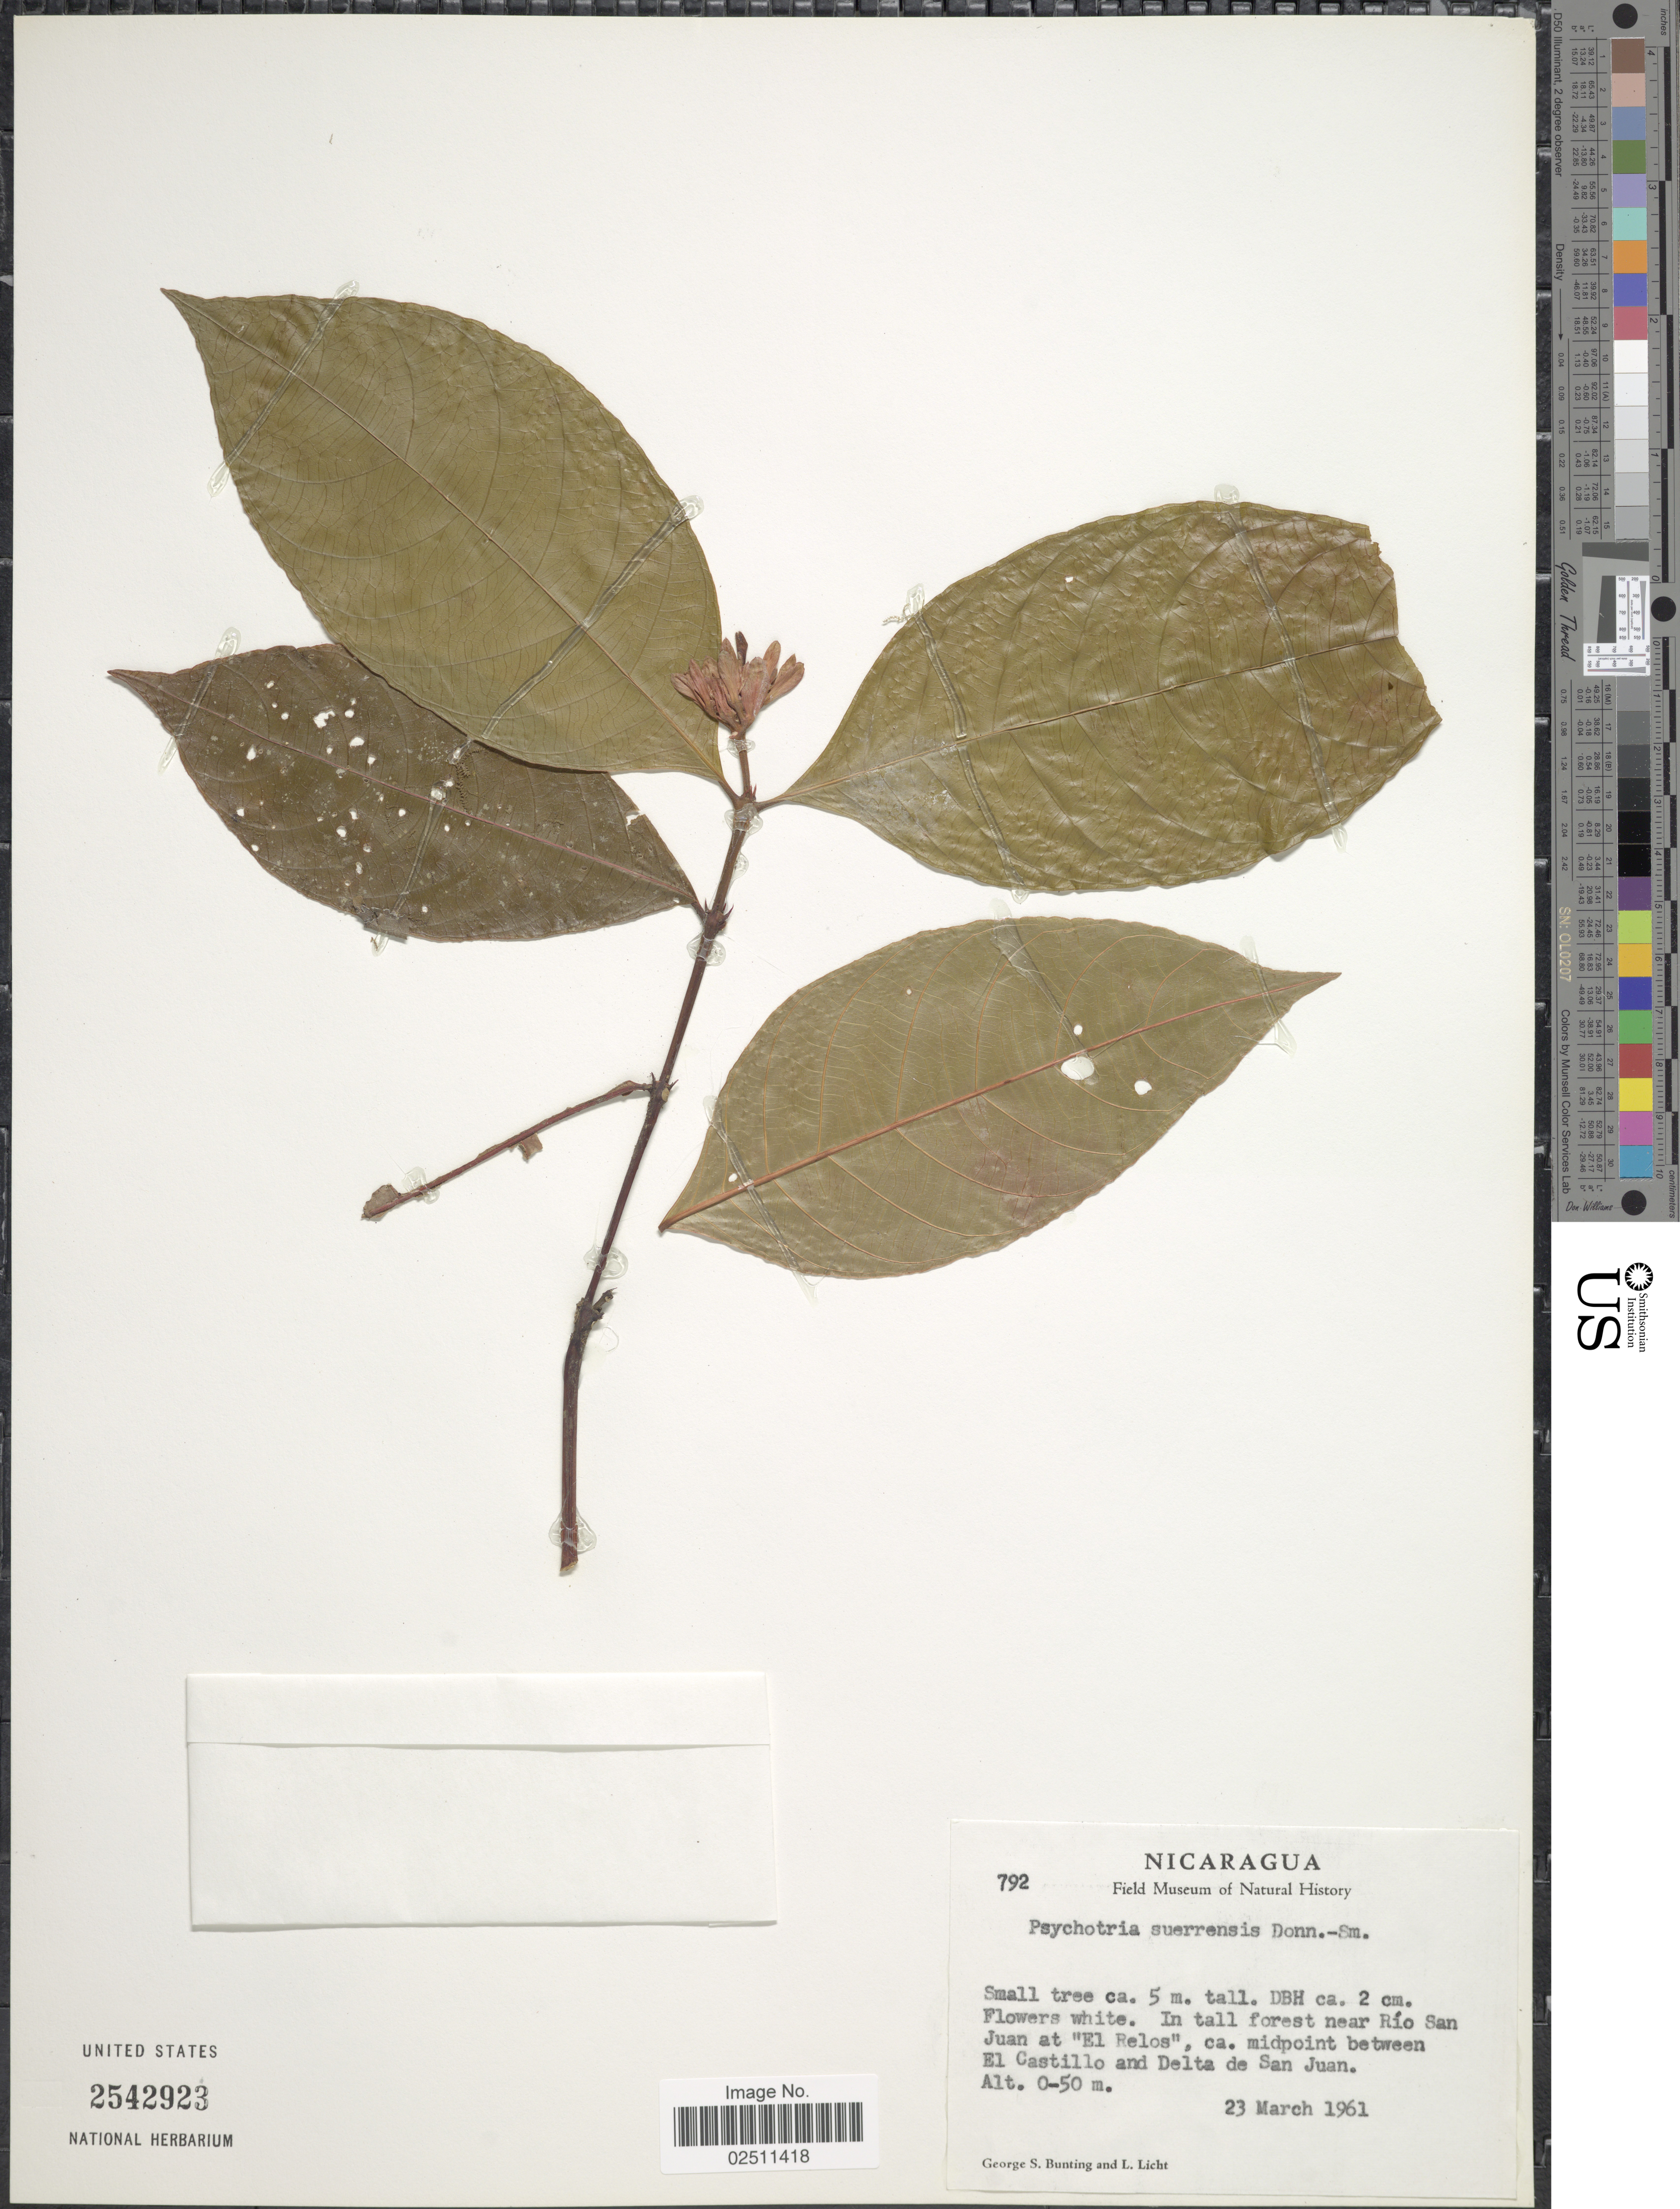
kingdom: Plantae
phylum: Tracheophyta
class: Magnoliopsida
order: Gentianales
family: Rubiaceae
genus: Psychotria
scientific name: Psychotria suerrensis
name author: Donn. Sm.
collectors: G. S. Bunting & L. Licht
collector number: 792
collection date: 1961-03-23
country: Nicaragua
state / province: Rio San Juan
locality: In tall forest near Rio San Juan at "El Relos", ca. midpoint between El Castillo and Delta de San Juan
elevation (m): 0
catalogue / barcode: US 2542923